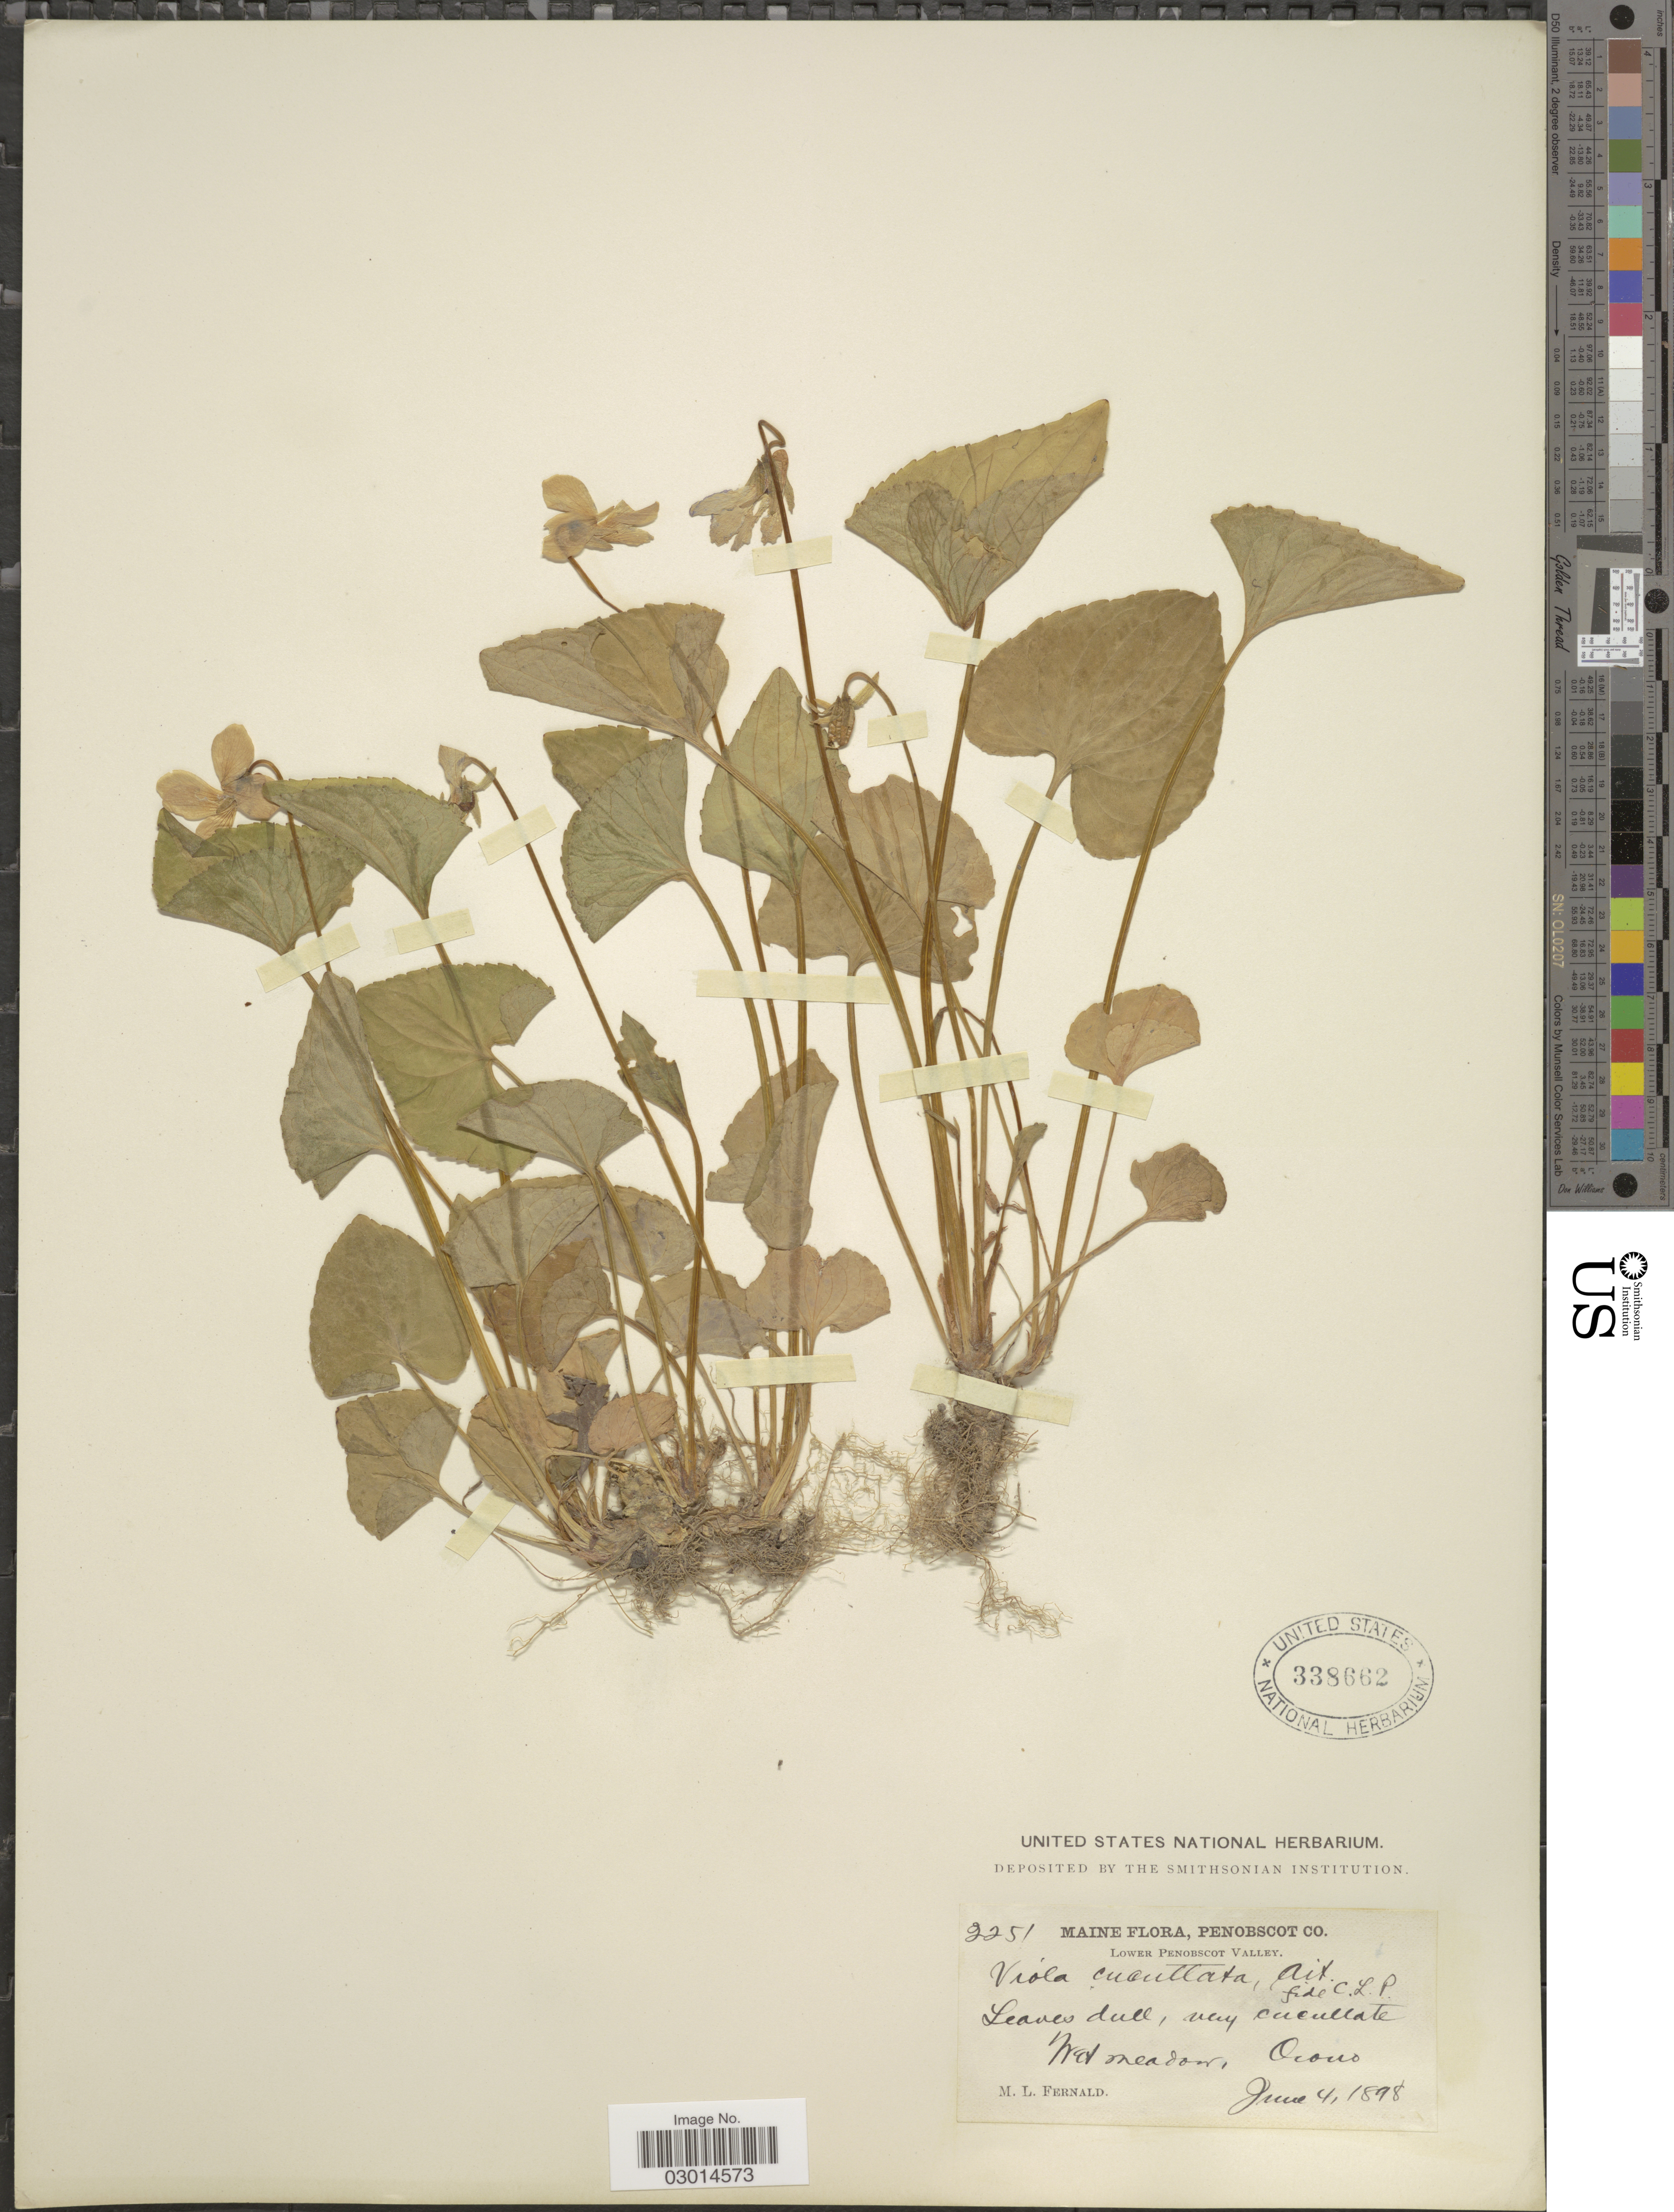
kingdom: Plantae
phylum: Tracheophyta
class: Magnoliopsida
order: Malpighiales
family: Violaceae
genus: Viola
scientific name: Viola cucullata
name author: Aiton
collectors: M. L. Fernald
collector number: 2251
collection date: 1898-06-04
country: United States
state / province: Maine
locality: Penobscot Co., Lower Penobscot Valley, Ocono.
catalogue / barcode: US 338662